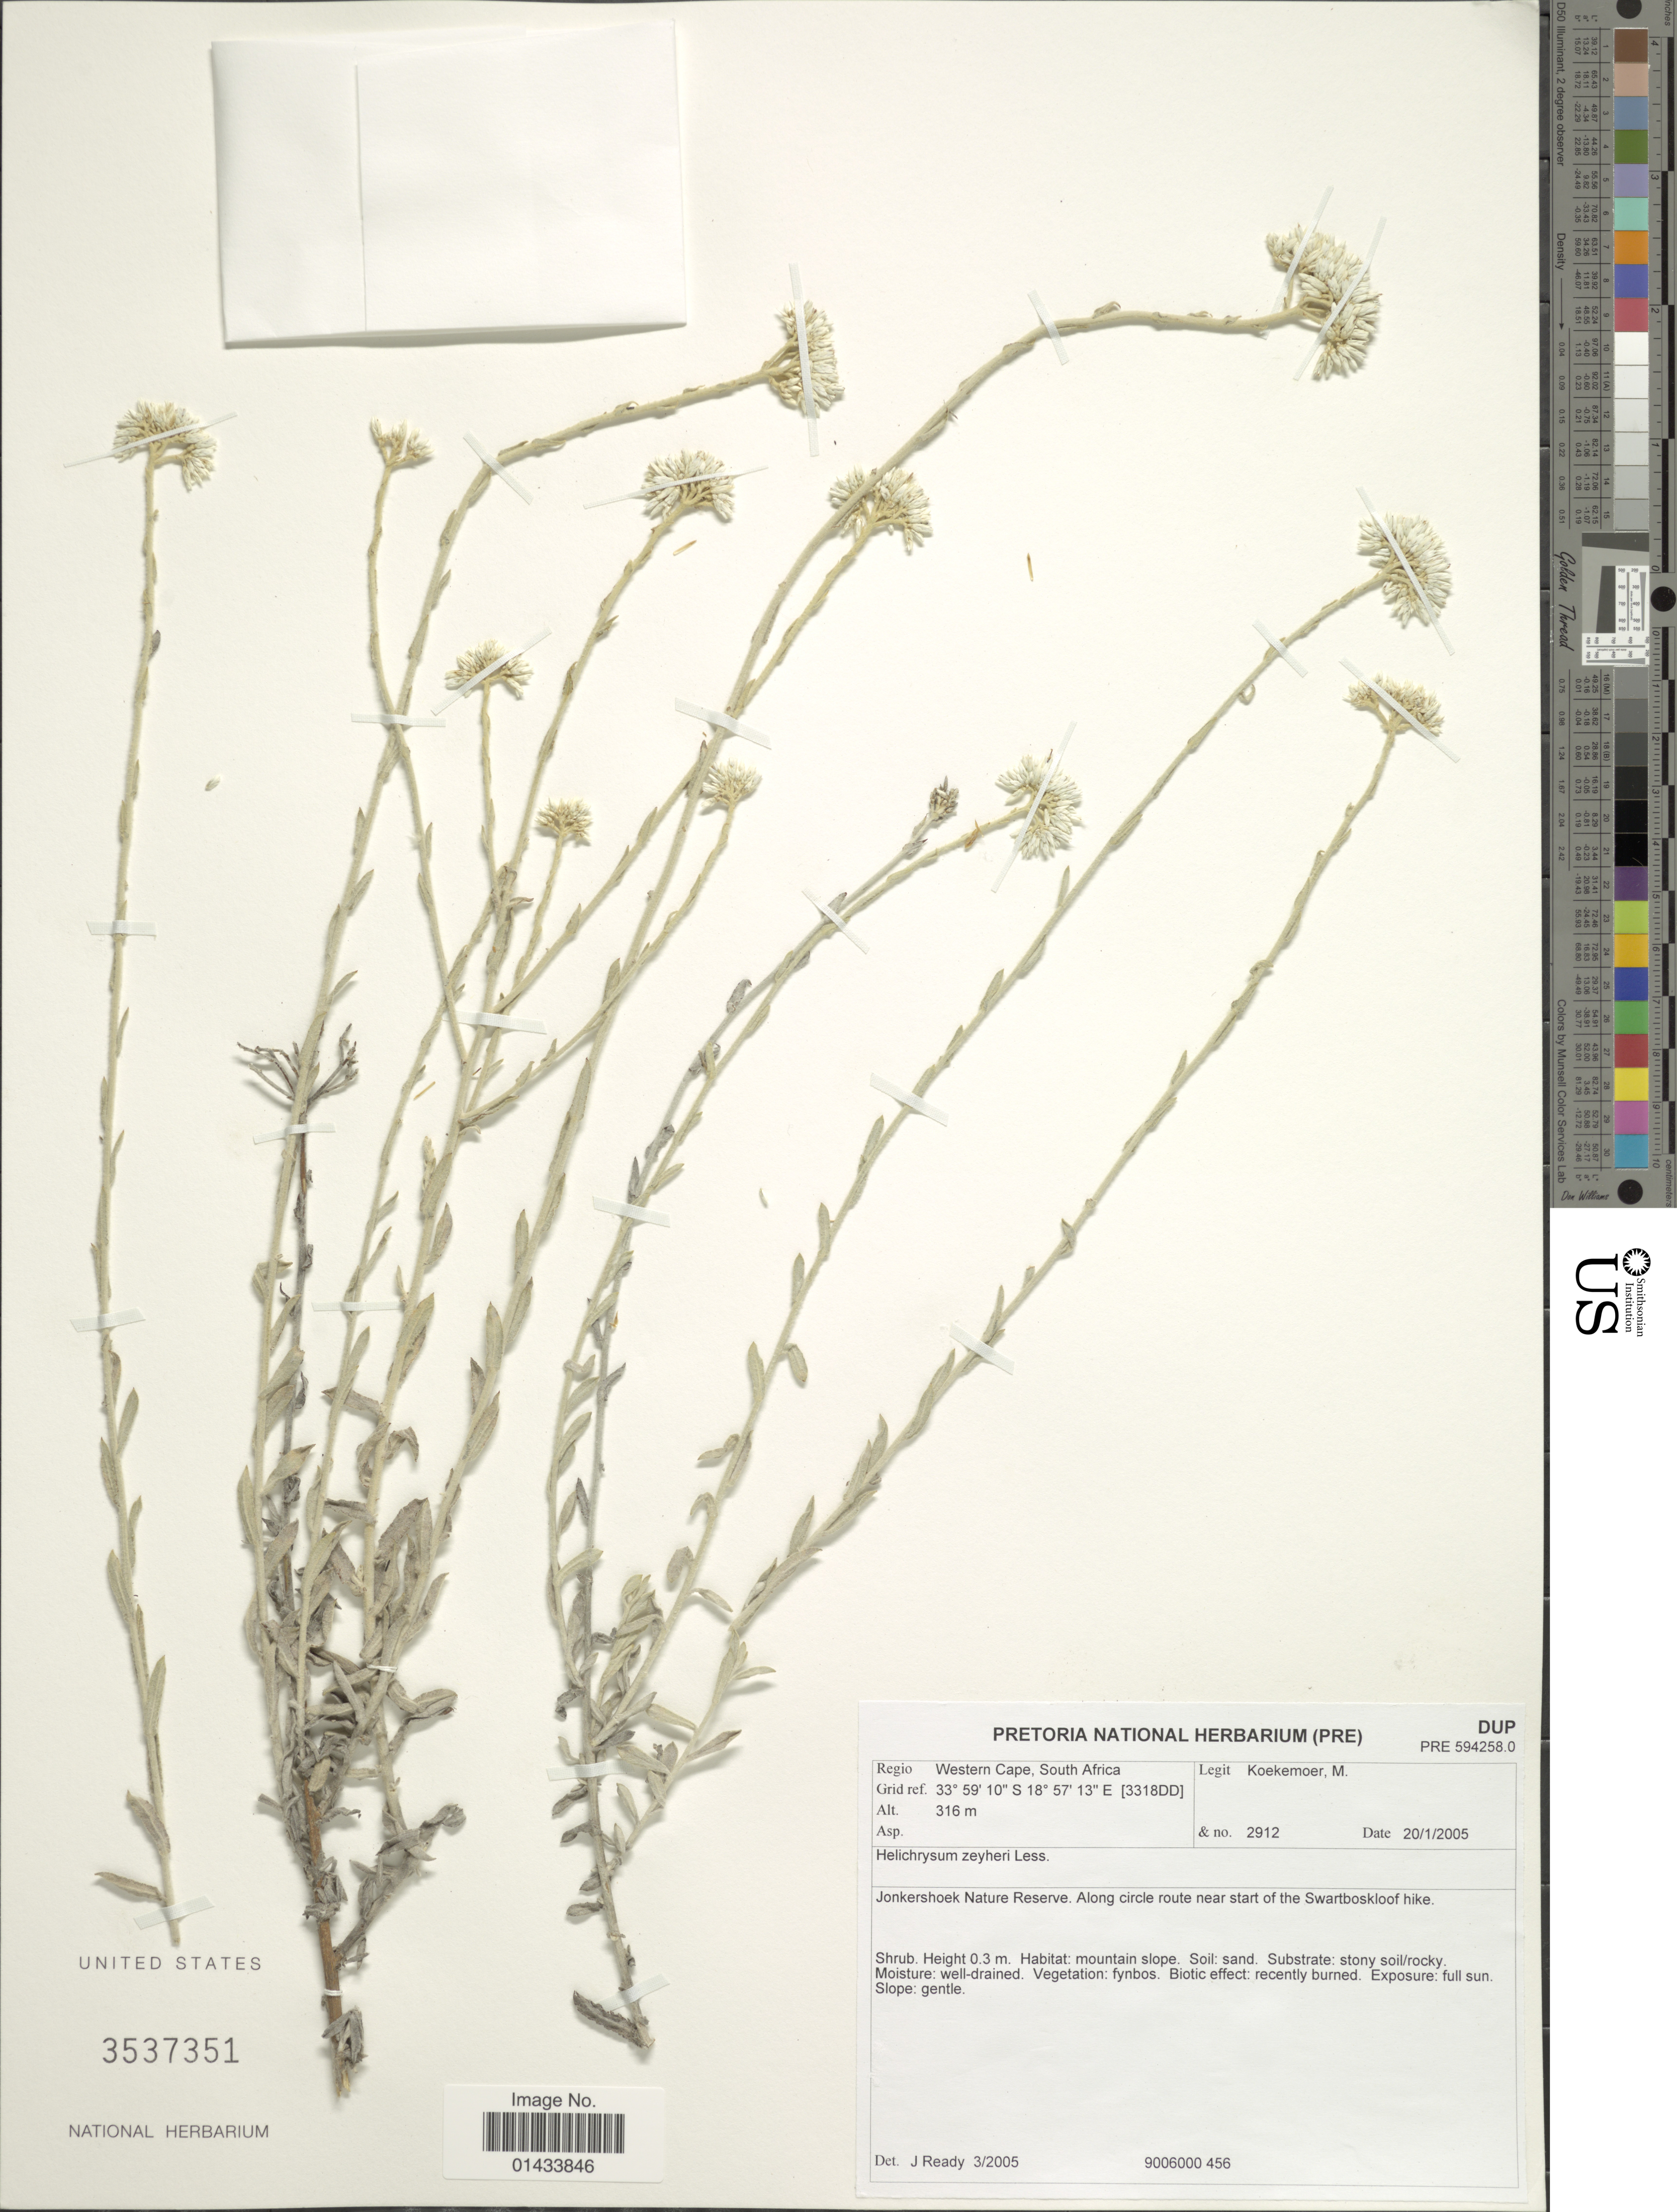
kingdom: Plantae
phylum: Tracheophyta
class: Magnoliopsida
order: Asterales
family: Asteraceae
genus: Helichrysum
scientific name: Helichrysum zeyheri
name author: Less.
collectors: M. Koekemoer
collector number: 2912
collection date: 2005-01-20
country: South Africa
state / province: Western Cape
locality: Regio Western Cape, South Africa, Grid ref. [3318DD], Jonkershoek Nature Reserve, Along circle near start of the Swartsboskloof hike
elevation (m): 316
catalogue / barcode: US 3537351